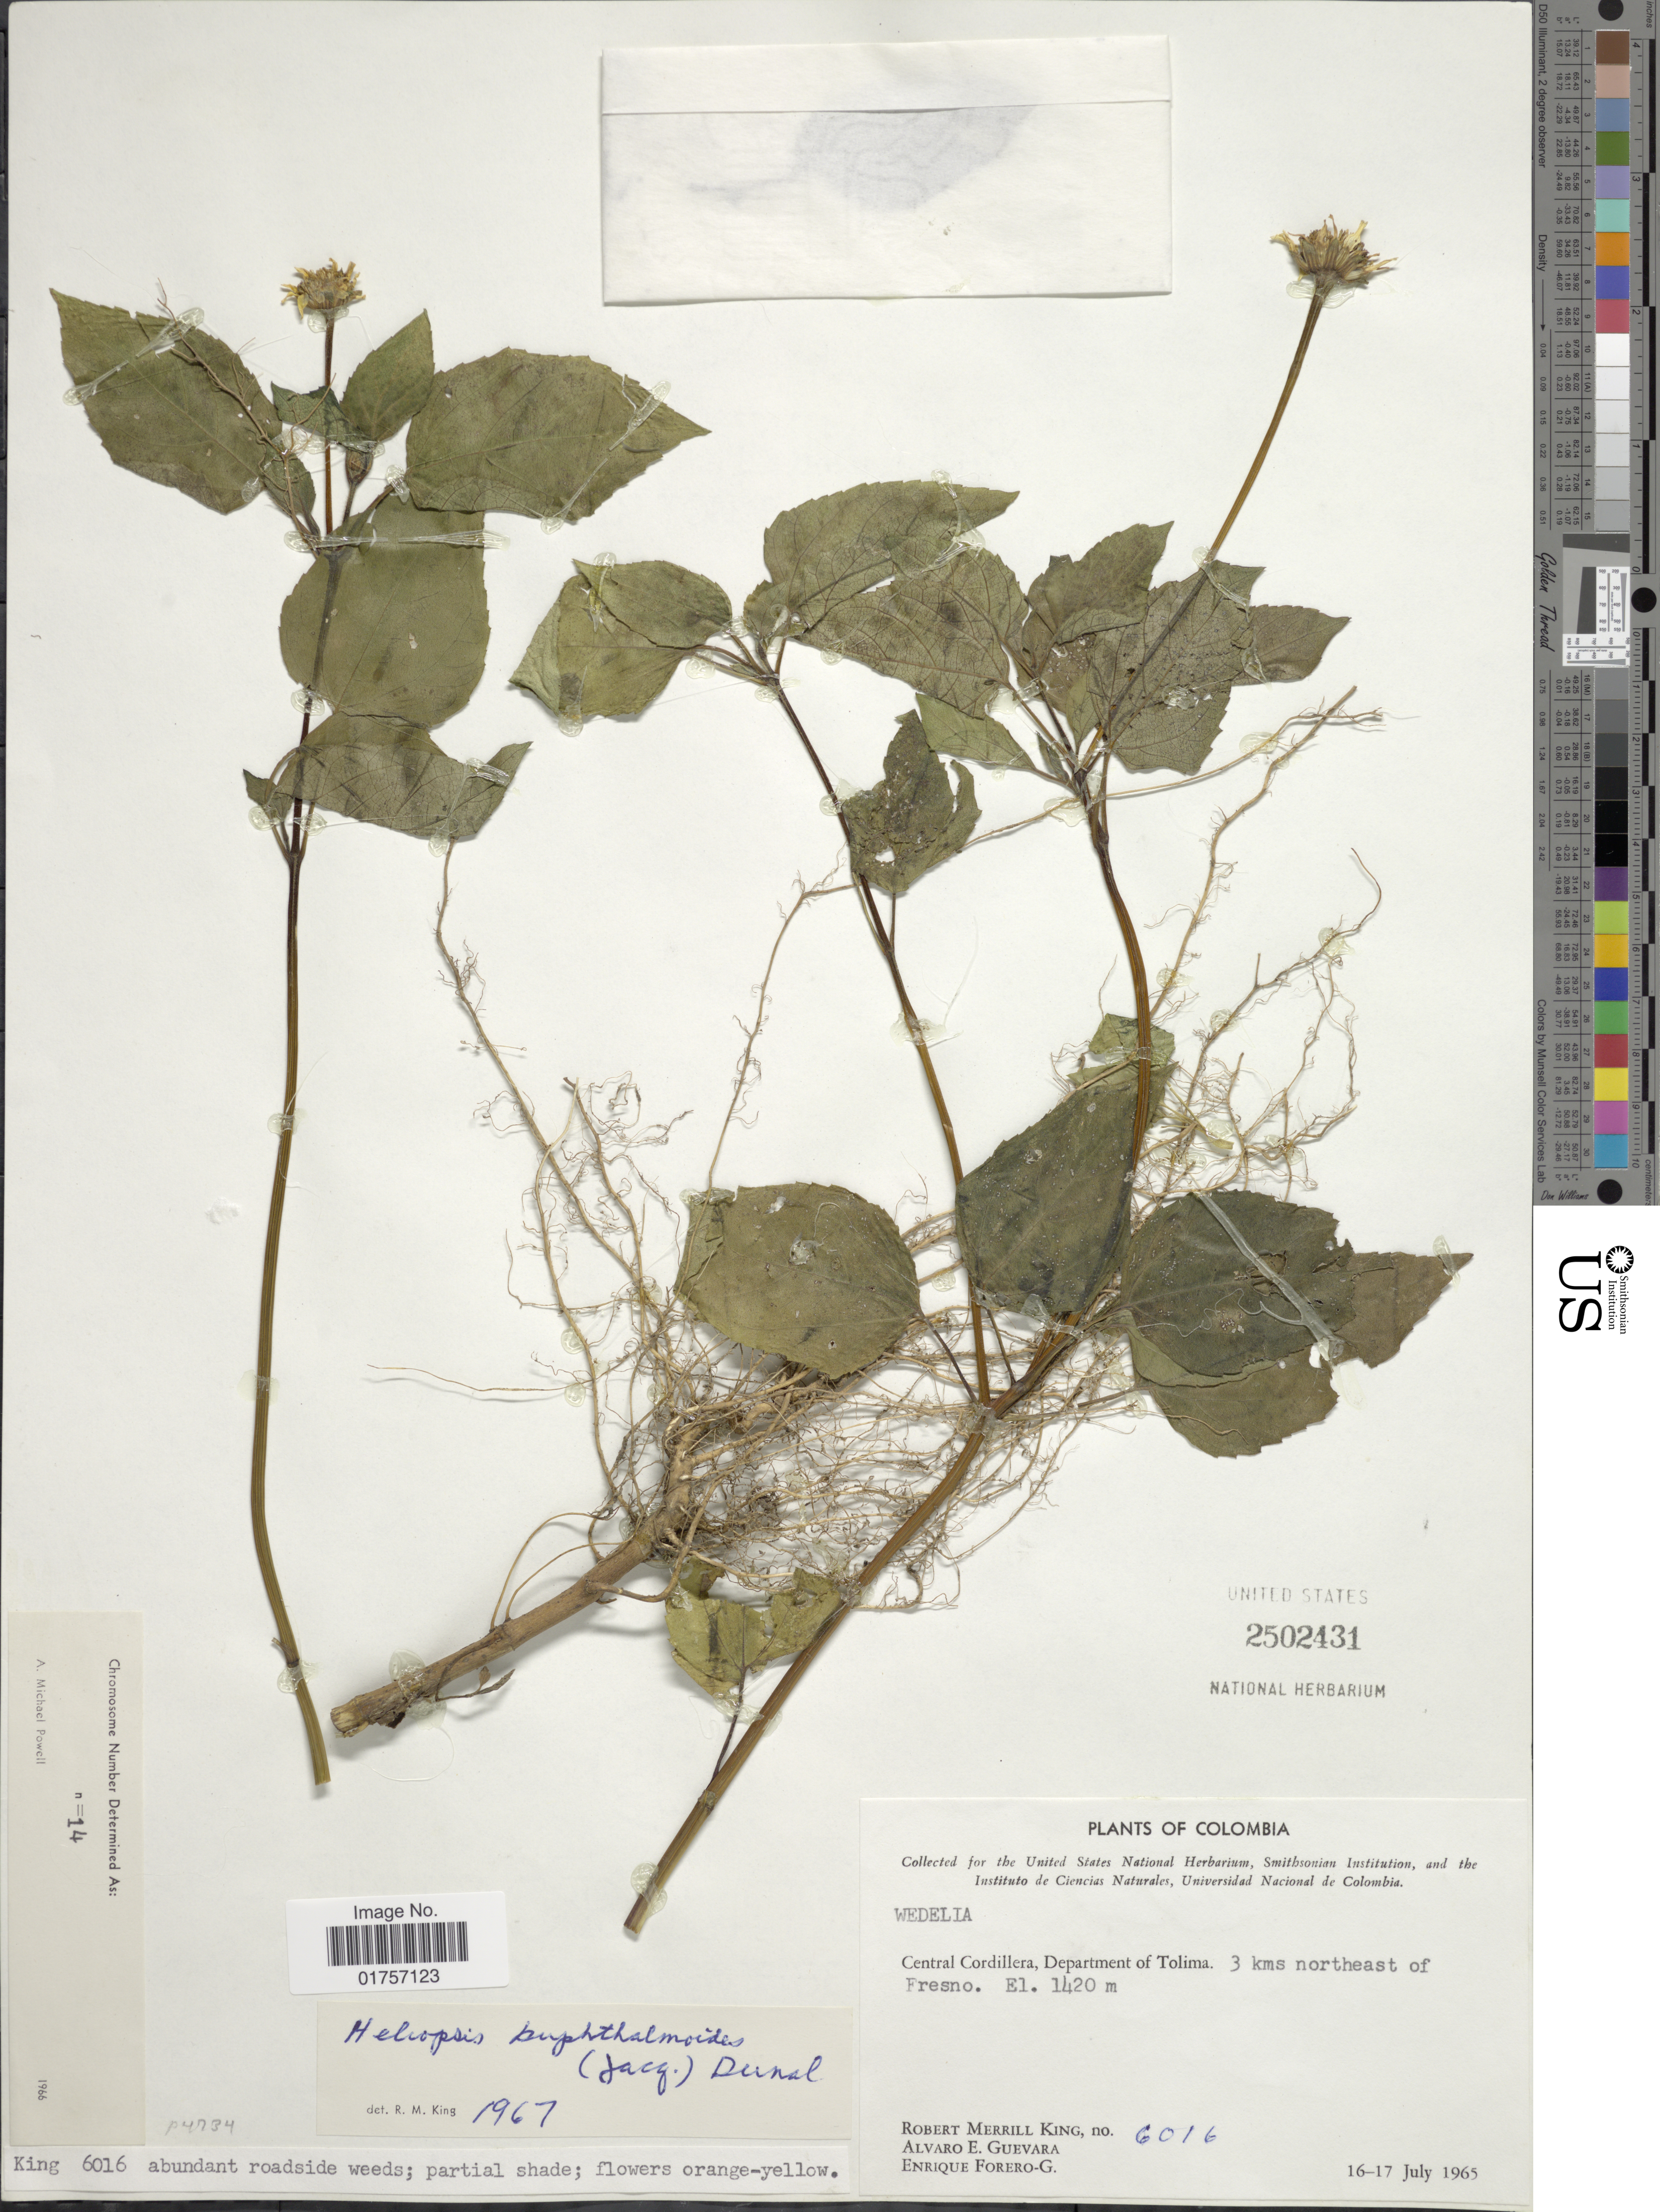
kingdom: Plantae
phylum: Tracheophyta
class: Magnoliopsida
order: Asterales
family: Asteraceae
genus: Heliopsis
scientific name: Heliopsis buphthalmoides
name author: (Jacq.) Dunal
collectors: R. M. King, A. E. Guevara & E. Forero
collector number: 6016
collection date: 1965-07-16/1965-07-17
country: Colombia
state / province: Tolima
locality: Central Cordillera. 3 kms northeast of Fresno.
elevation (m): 1420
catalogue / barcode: US 2502431